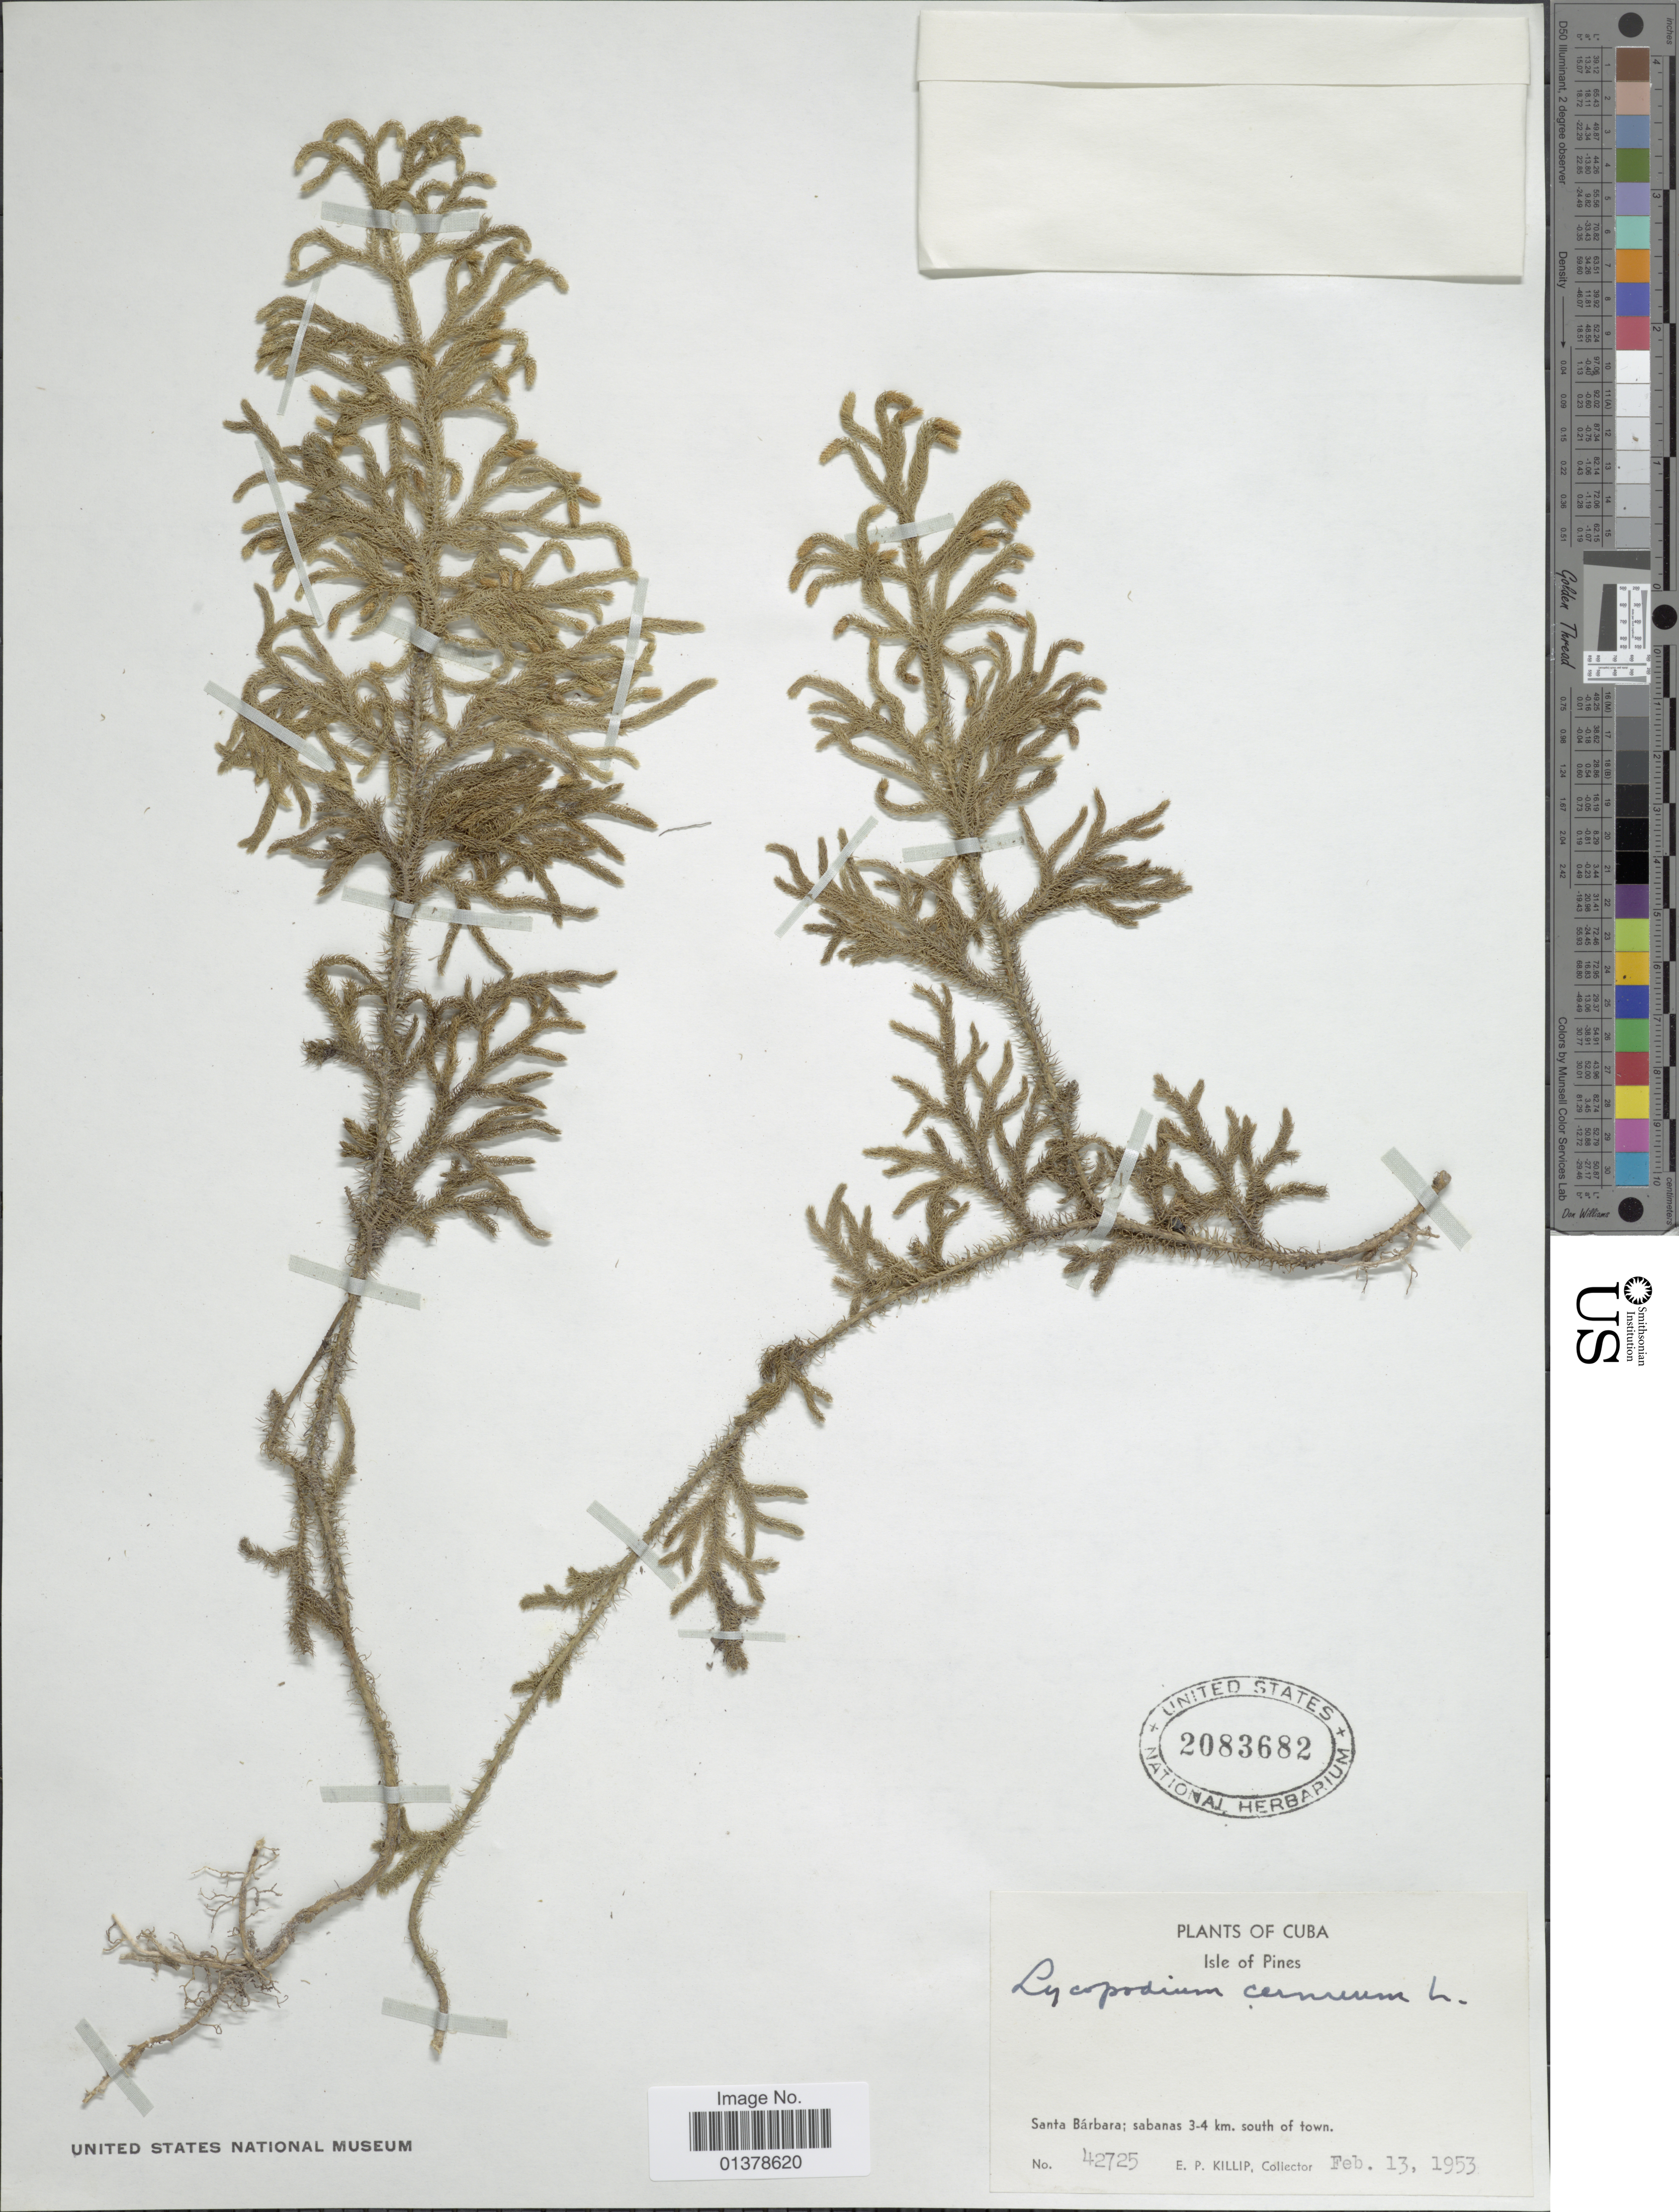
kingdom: Plantae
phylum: Tracheophyta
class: Lycopodiopsida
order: Lycopodiales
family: Lycopodiaceae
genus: Palhinhaea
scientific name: Palhinhaea cernua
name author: (L.) Vasc. & Franco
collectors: E. P. Killip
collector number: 42725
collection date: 1953-02-13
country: Cuba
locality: Isle of Pines,Santa Bárbara; sabanas 3-4 km, south of town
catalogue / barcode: US 2083682